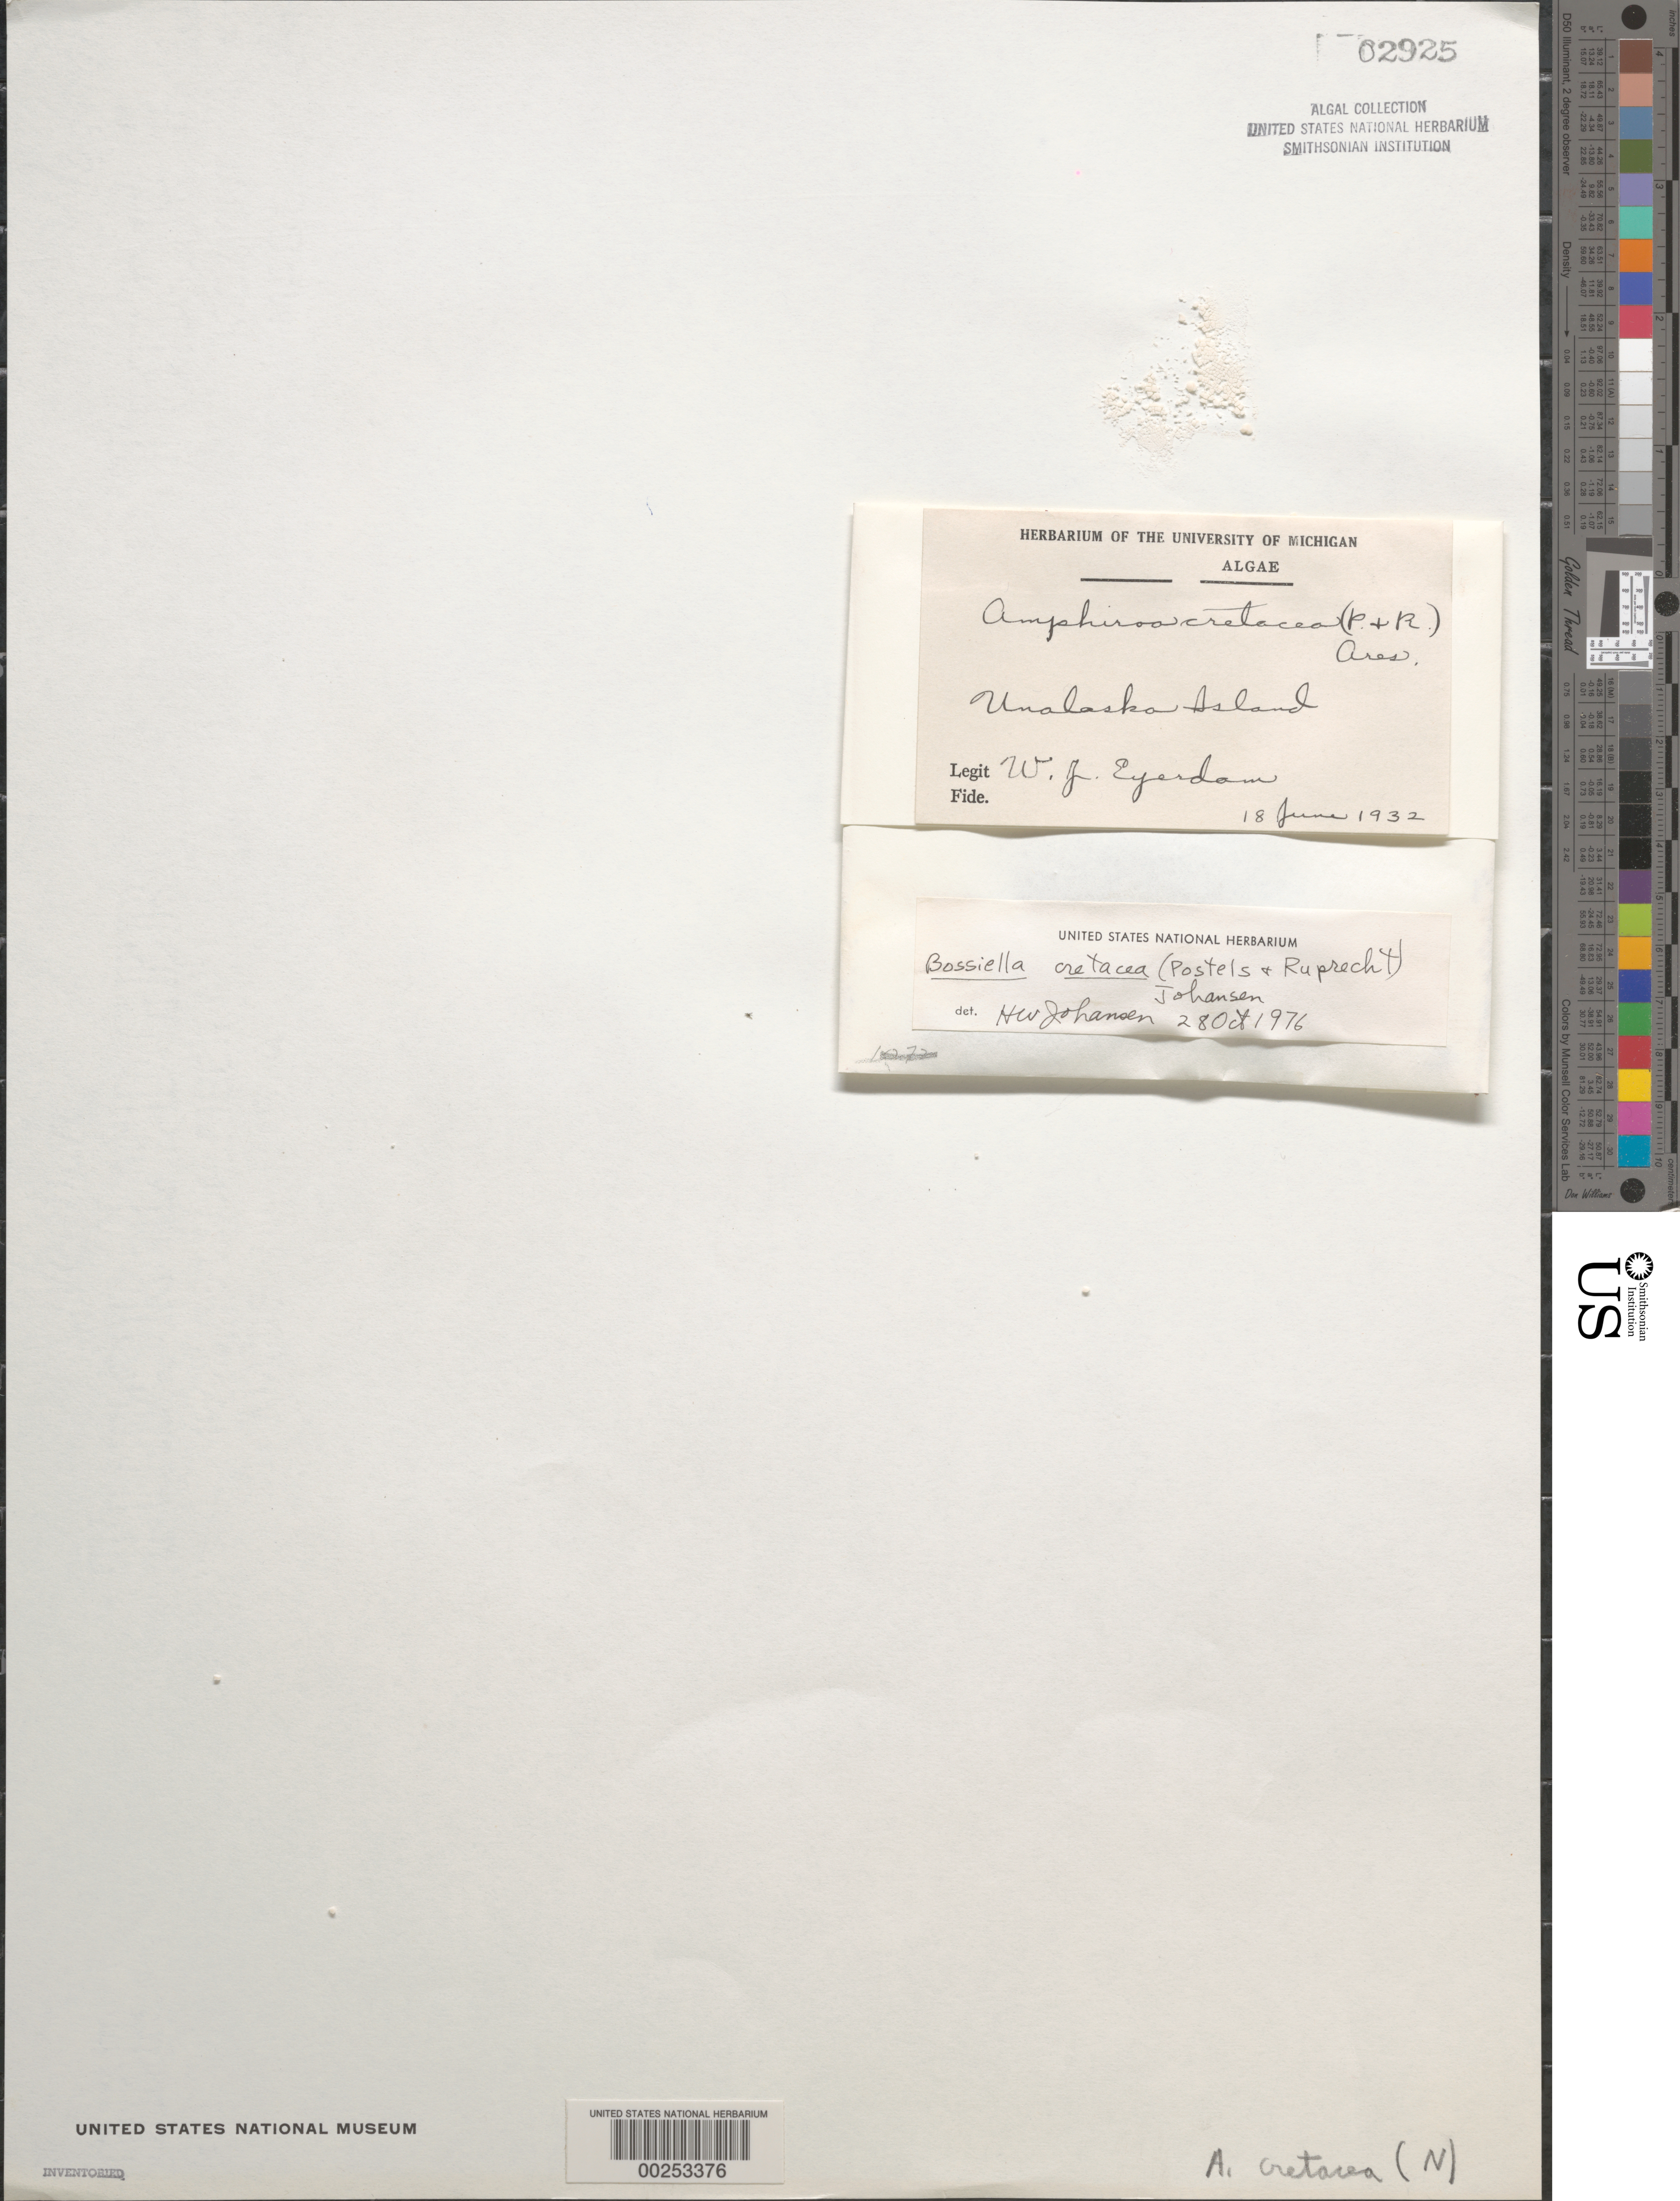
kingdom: Plantae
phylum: Rhodophyta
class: Florideophyceae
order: Corallinales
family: Corallinaceae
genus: Corallina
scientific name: Corallina officinalis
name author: L.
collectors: W. J. Eyerdam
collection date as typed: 18 Jun 1932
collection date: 1932-06-18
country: United States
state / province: Alaska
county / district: Aleutian Islands Division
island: Unalaska Island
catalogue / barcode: US 2925